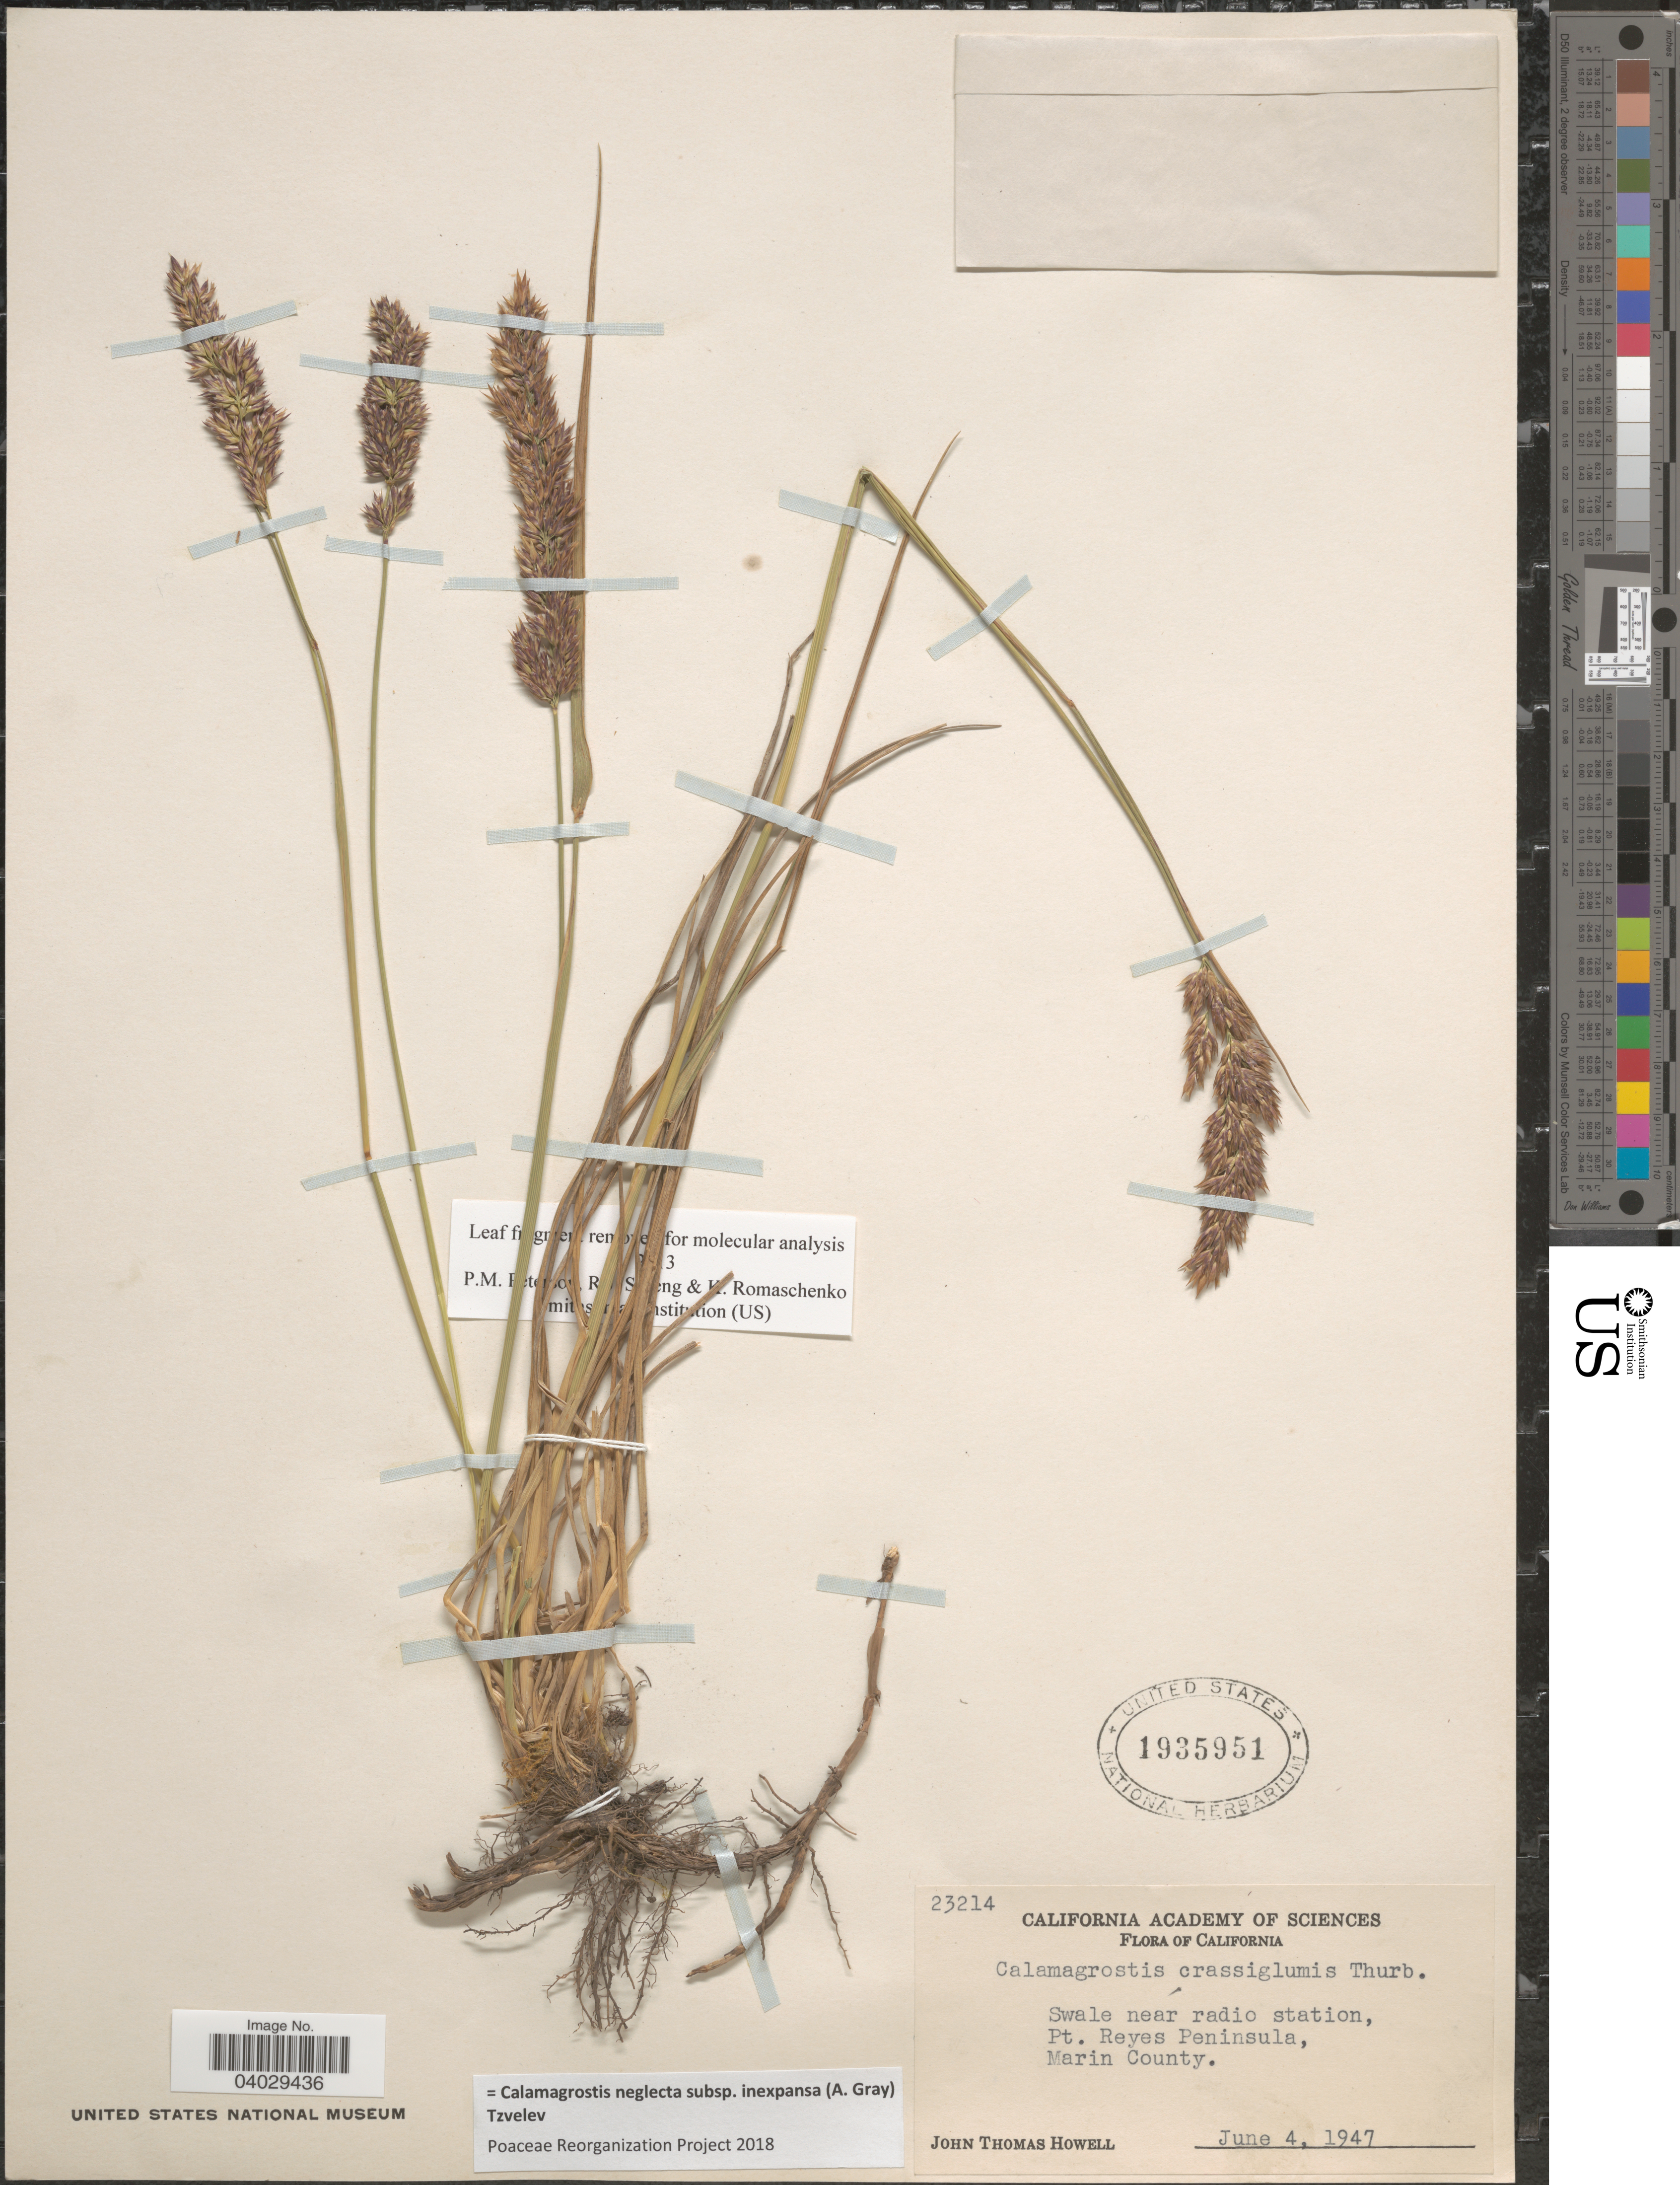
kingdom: Plantae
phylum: Tracheophyta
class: Liliopsida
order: Poales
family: Poaceae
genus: Calamagrostis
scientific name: Calamagrostis neglecta subsp. inexpansa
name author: (A. Gray) Tzvelev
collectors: J. T. Howell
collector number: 23214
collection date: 1947-06-04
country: United States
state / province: California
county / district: Marin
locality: Swale near radio station, Pt. Reyes Peninsula, Marin County.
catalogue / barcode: US 1935951